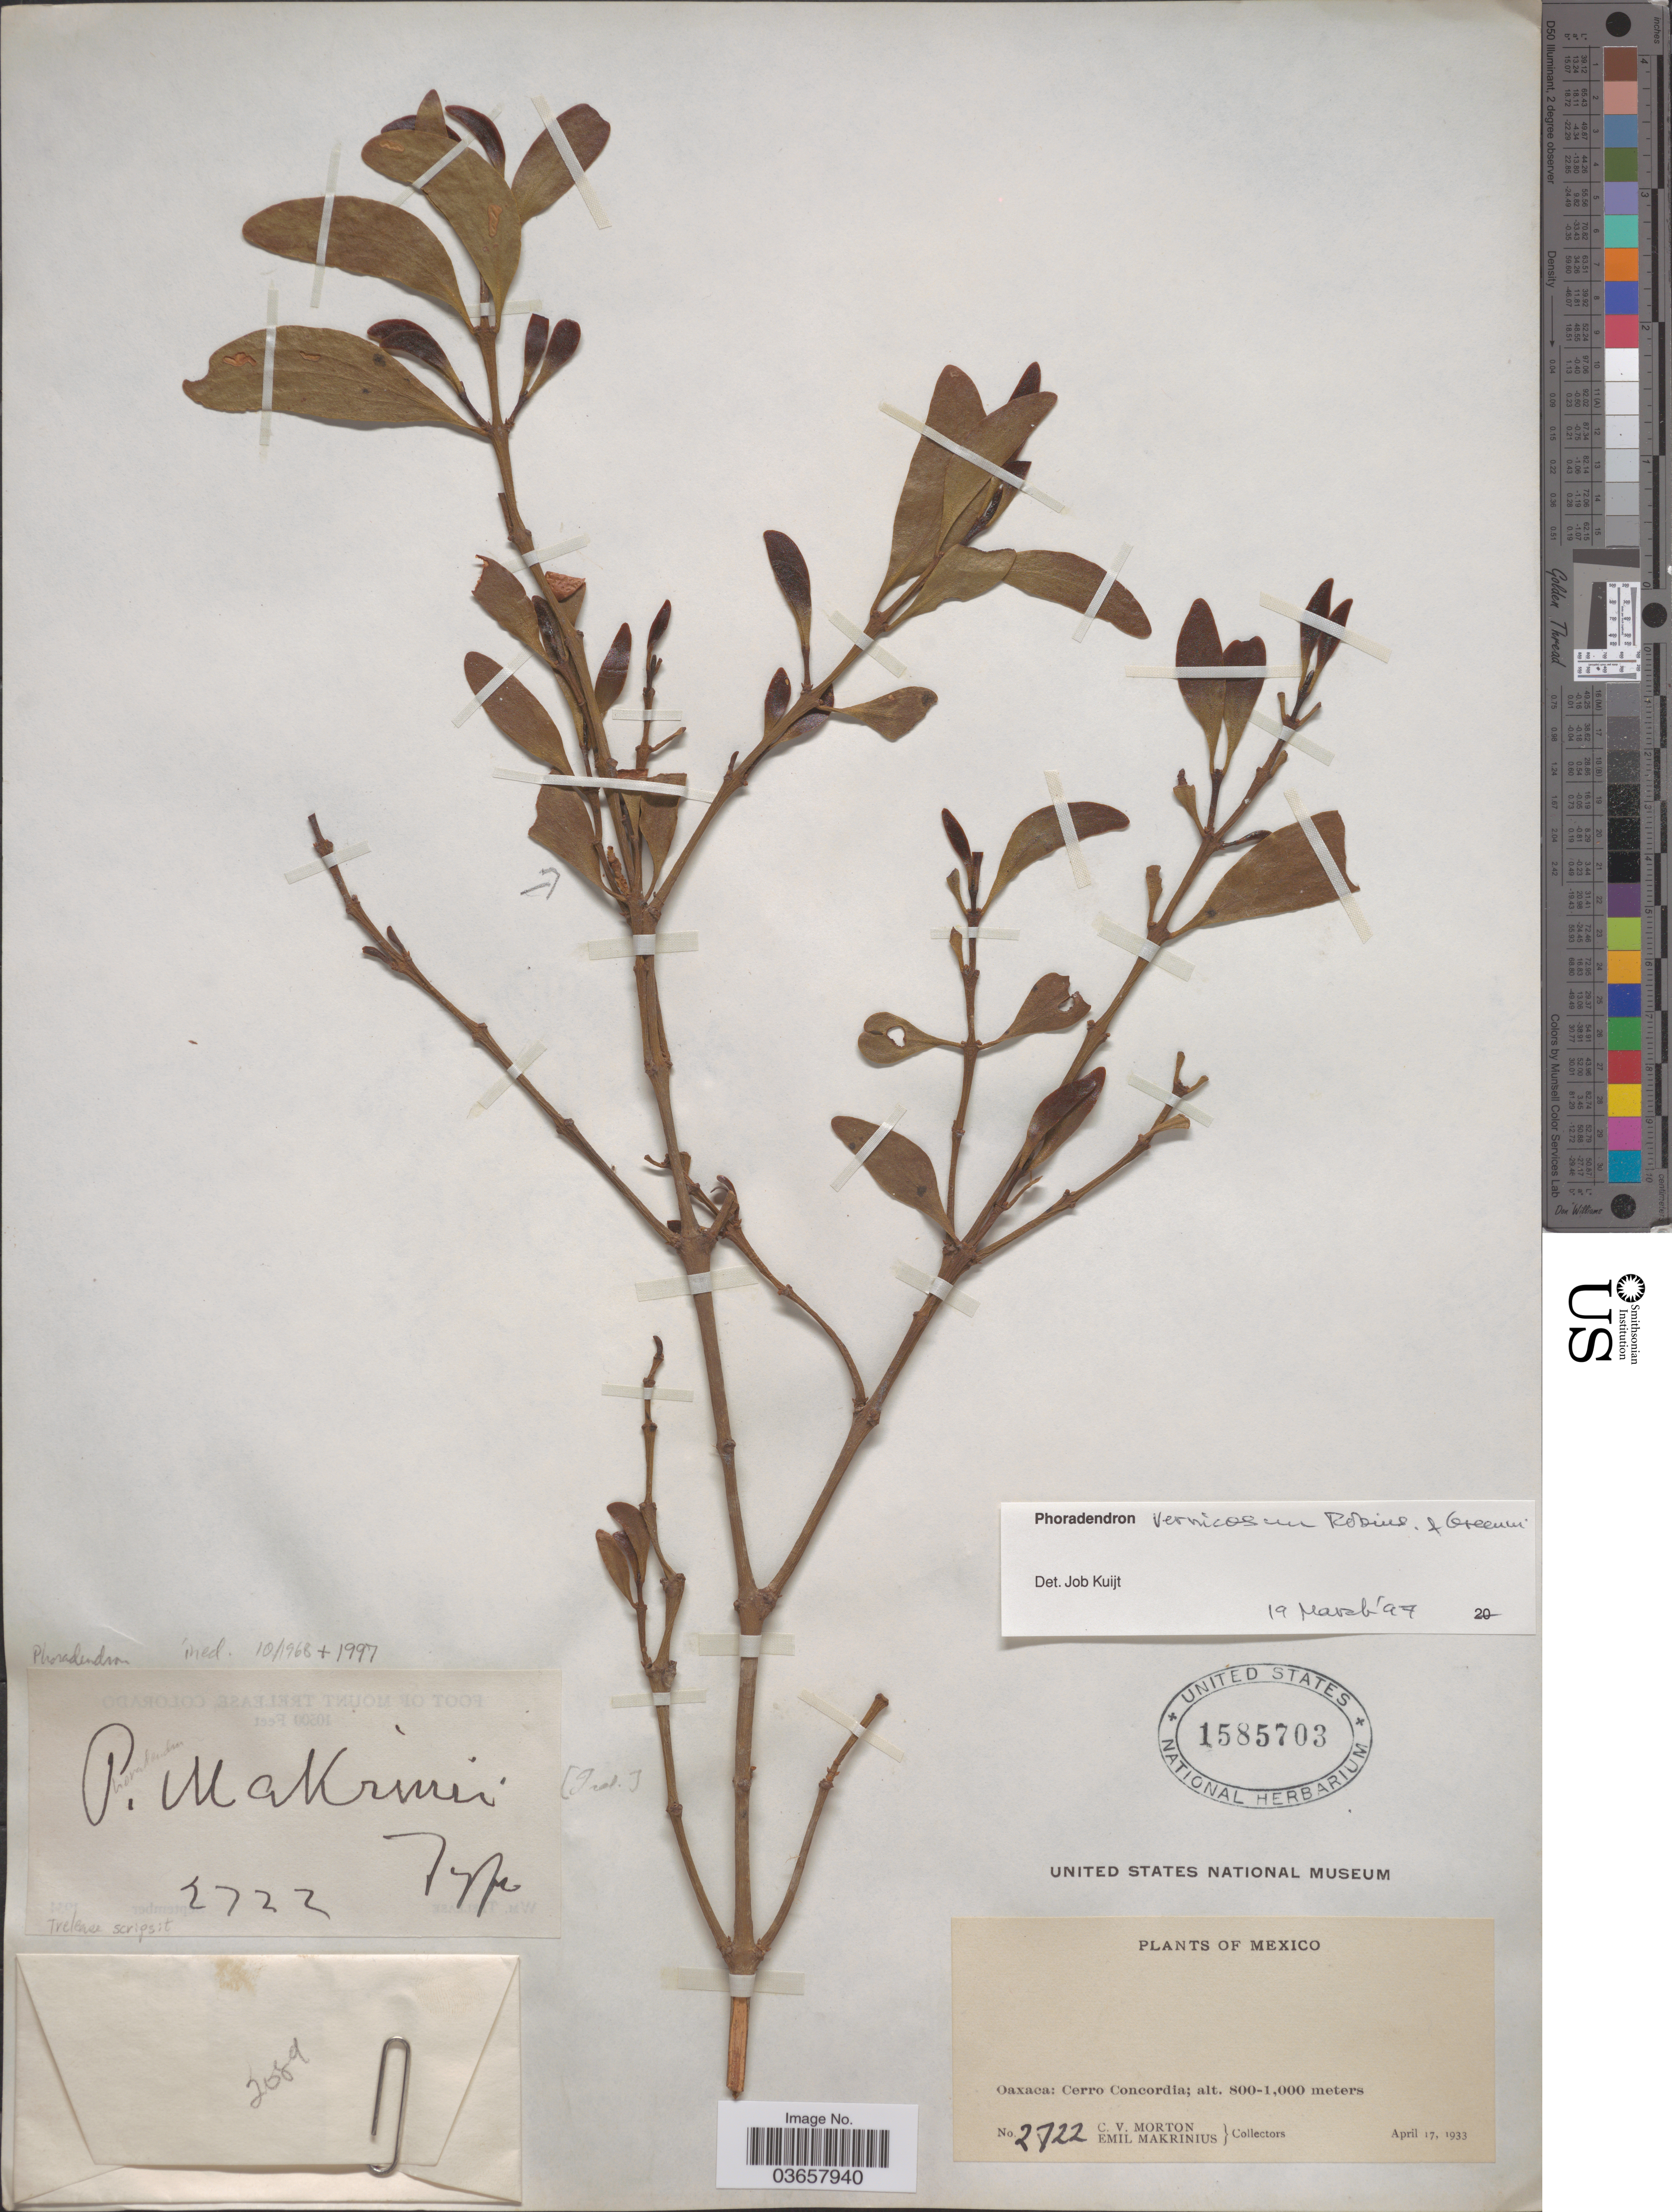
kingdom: Plantae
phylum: Tracheophyta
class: Magnoliopsida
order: Santalales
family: Viscaceae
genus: Phoradendron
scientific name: Phoradendron vernicosum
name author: Greenm.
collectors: C. V. Morton & E. Makrinius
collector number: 2722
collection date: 1933-04-17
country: Mexico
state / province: Oaxaca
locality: Cerro Concordia.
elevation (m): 800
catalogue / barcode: US 1585703